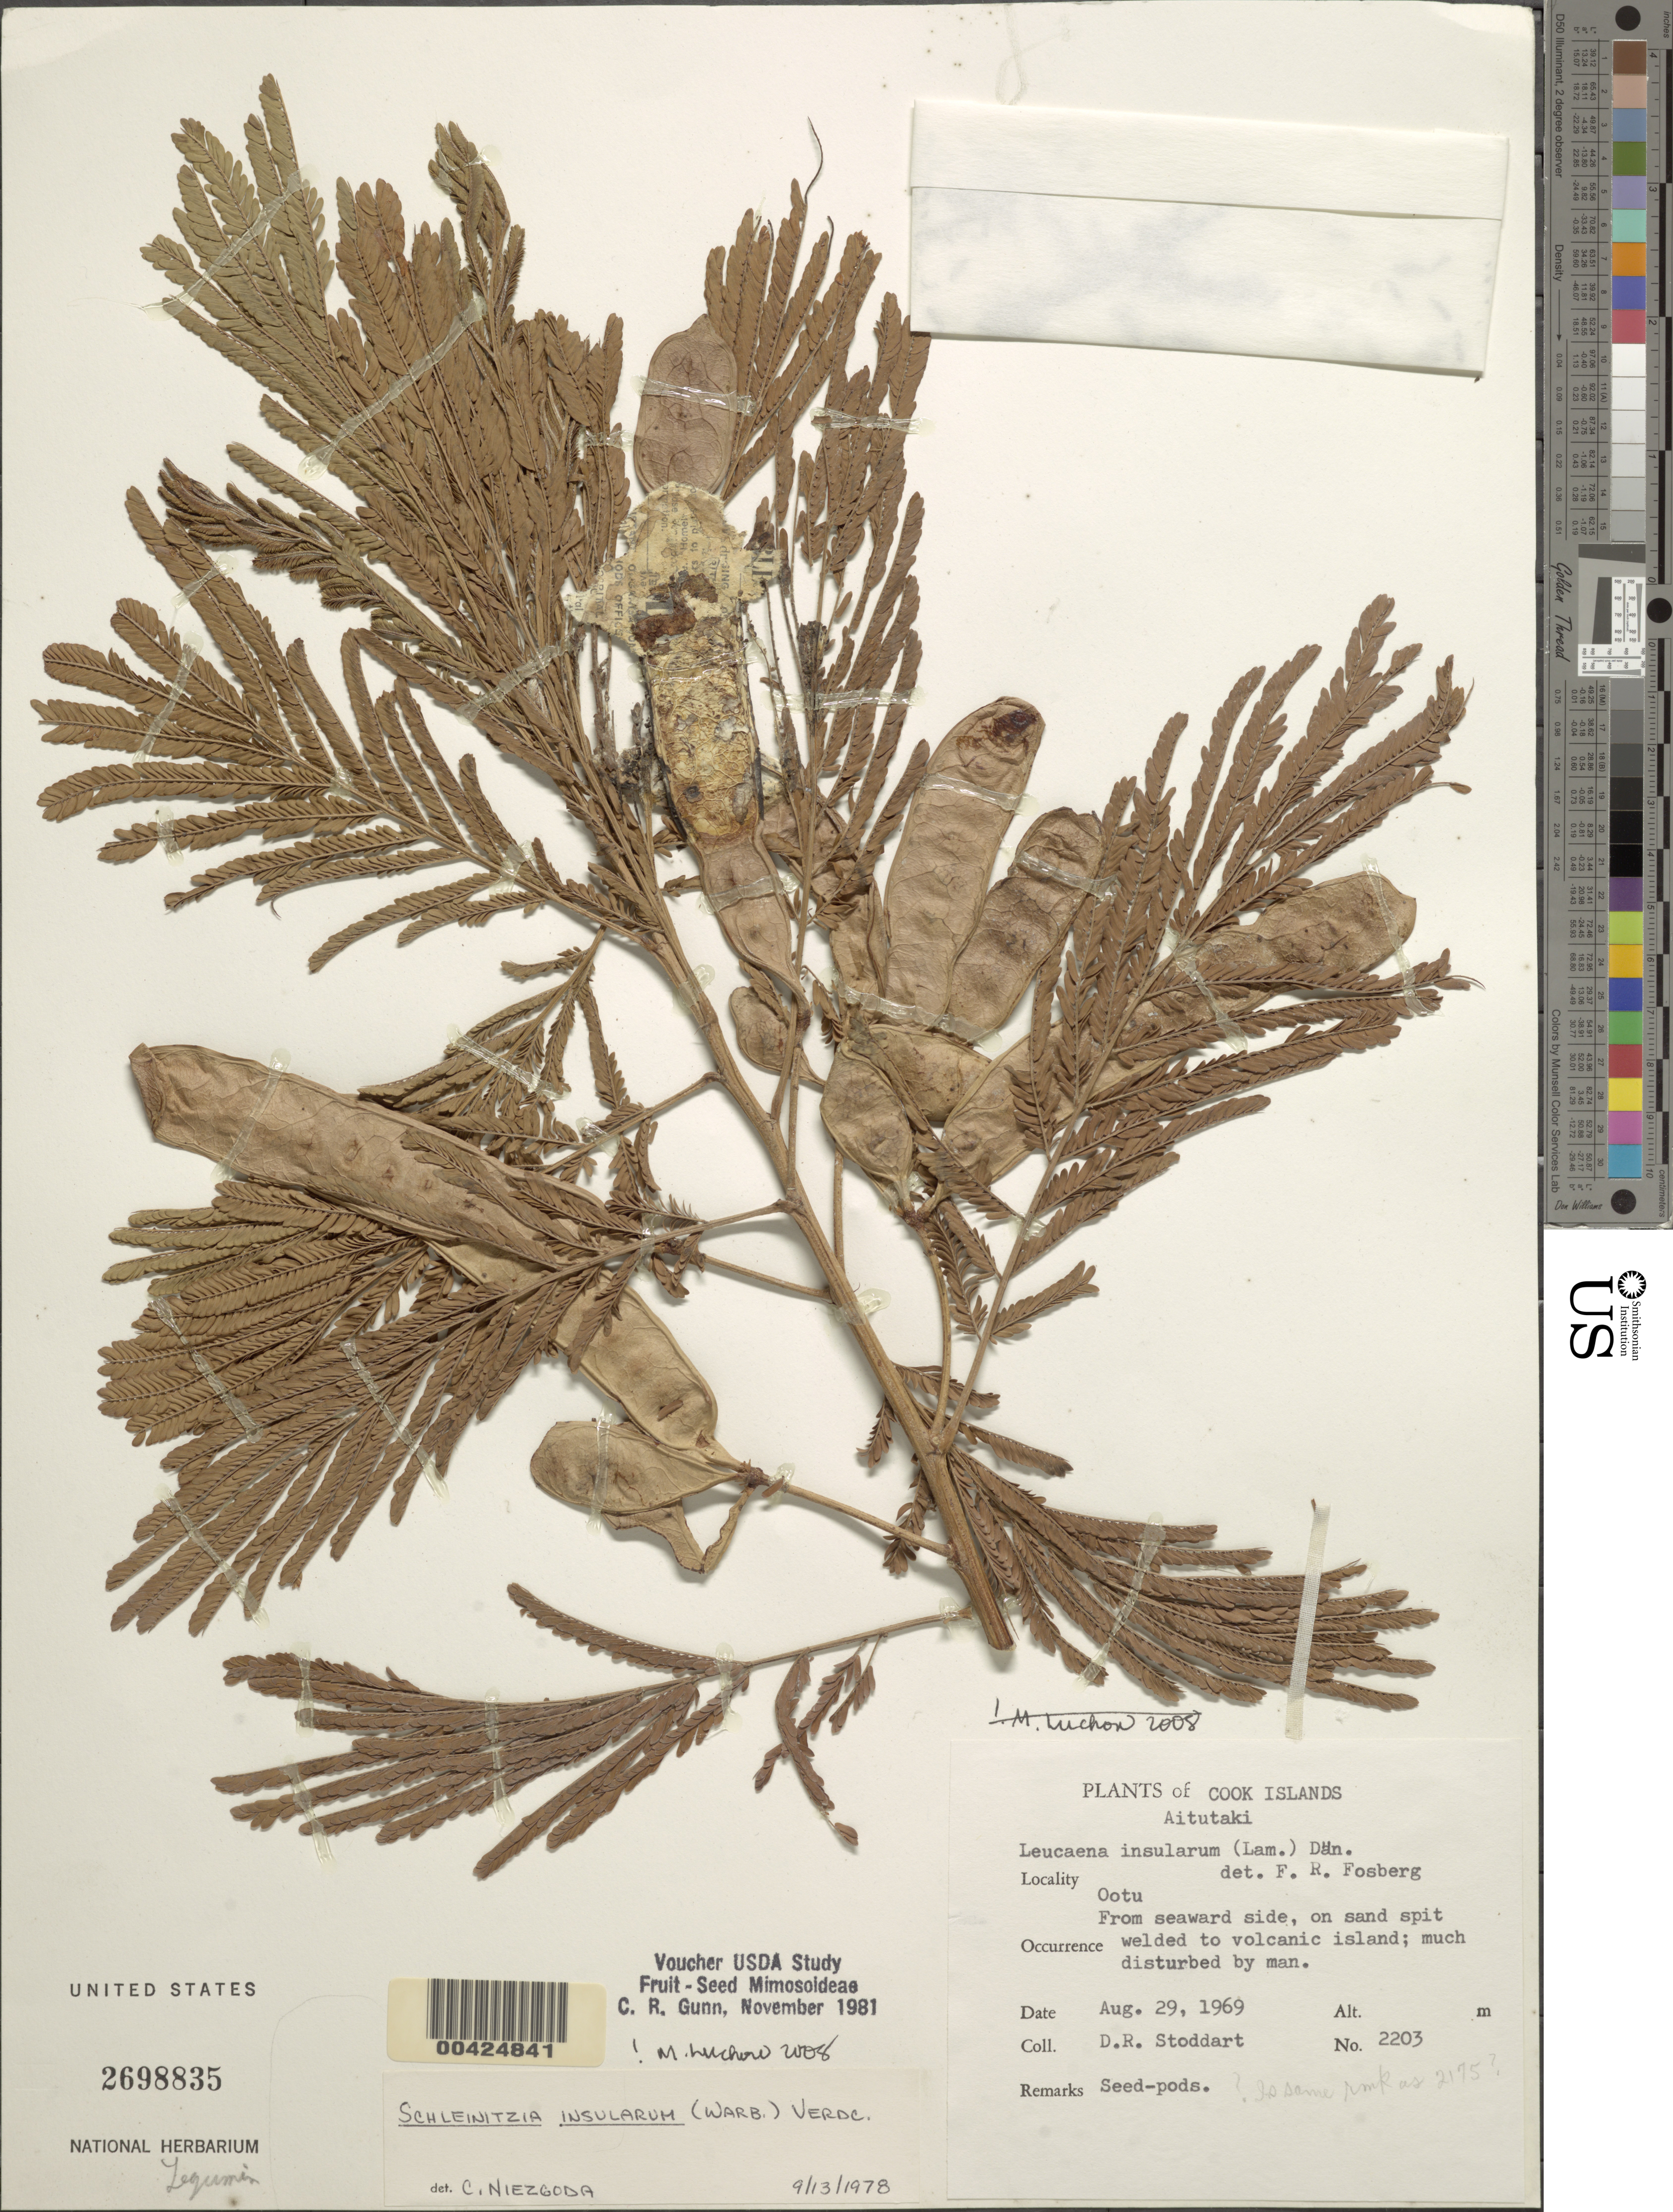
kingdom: Plantae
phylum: Tracheophyta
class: Magnoliopsida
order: Fabales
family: Fabaceae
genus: Piptadenia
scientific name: Piptadenia insularum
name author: (Guill.) Burkart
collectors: D. R. Stoddart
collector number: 2203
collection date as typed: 29 Aug 1969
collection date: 1969-08-29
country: Cook Islands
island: Aitutaki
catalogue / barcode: US 2698835